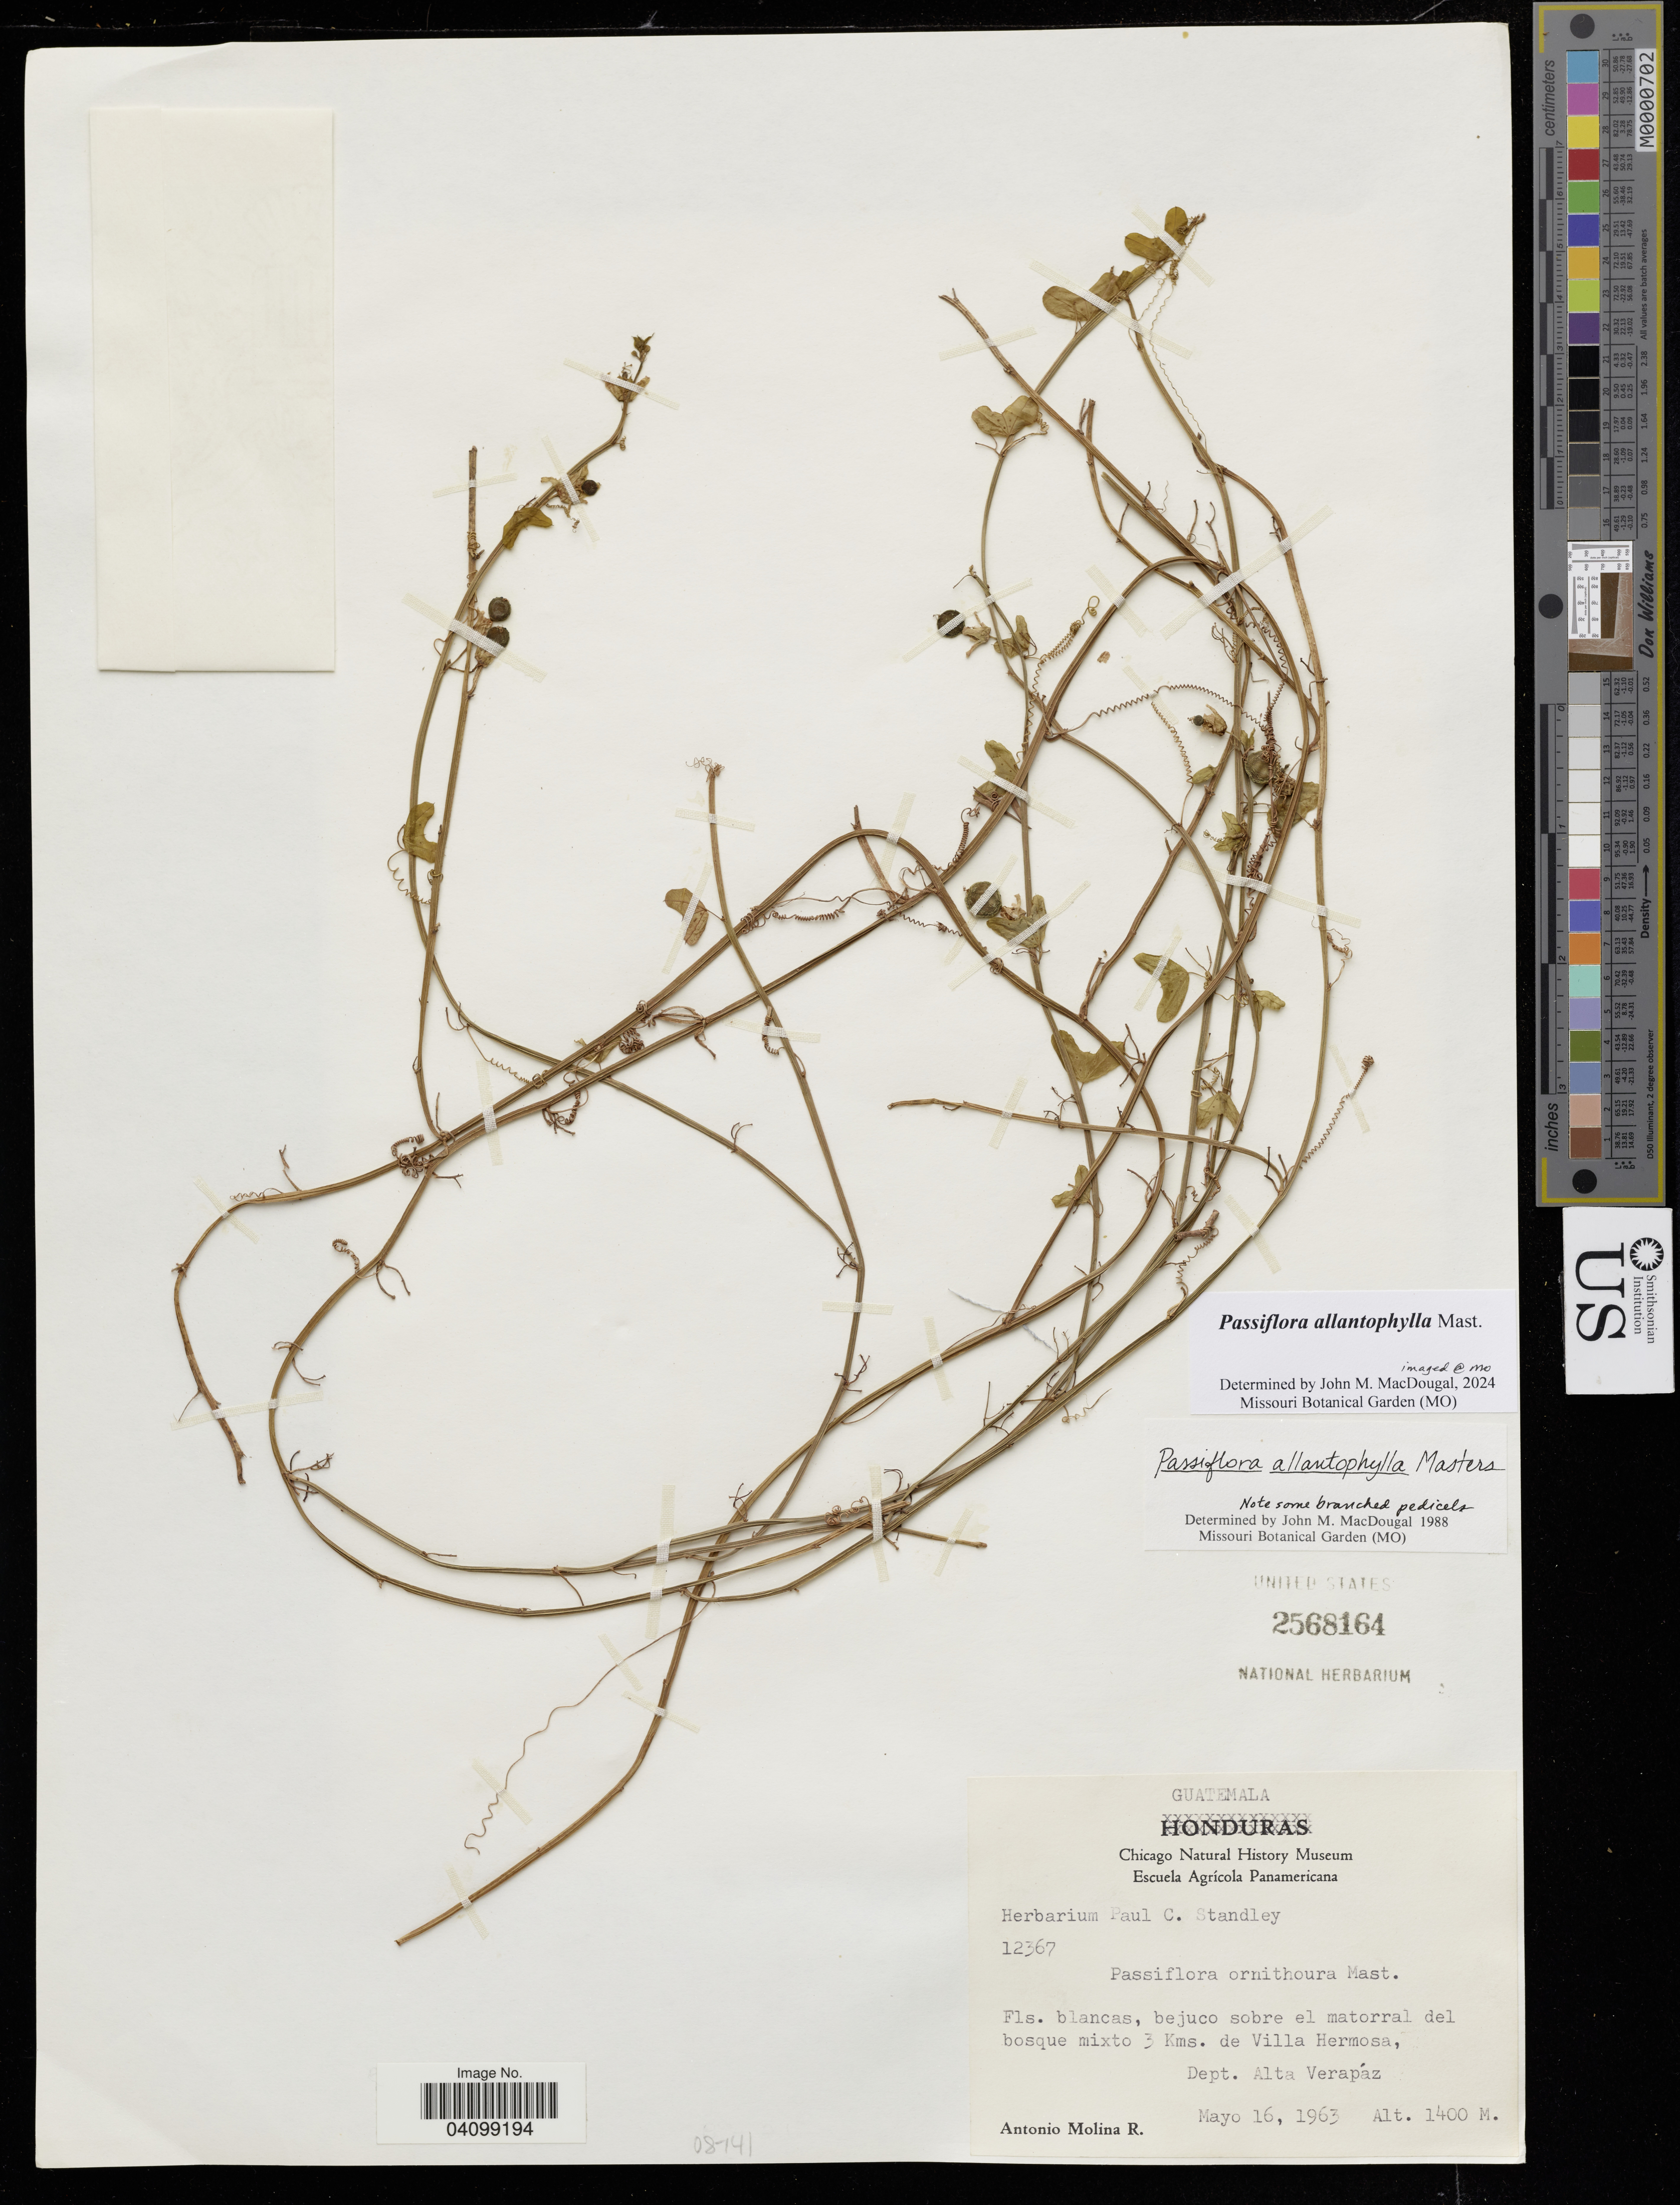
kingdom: Plantae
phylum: Tracheophyta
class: Magnoliopsida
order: Malpighiales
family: Passifloraceae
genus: Passiflora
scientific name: Passiflora allantophylla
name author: Mast. in Donn. Sm.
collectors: A. Molina R.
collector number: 12367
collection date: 1963-05-16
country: Guatemala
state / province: Alta Verapaz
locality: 3 Kms. de Villa Hermosa.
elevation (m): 1400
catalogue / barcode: US 2568164